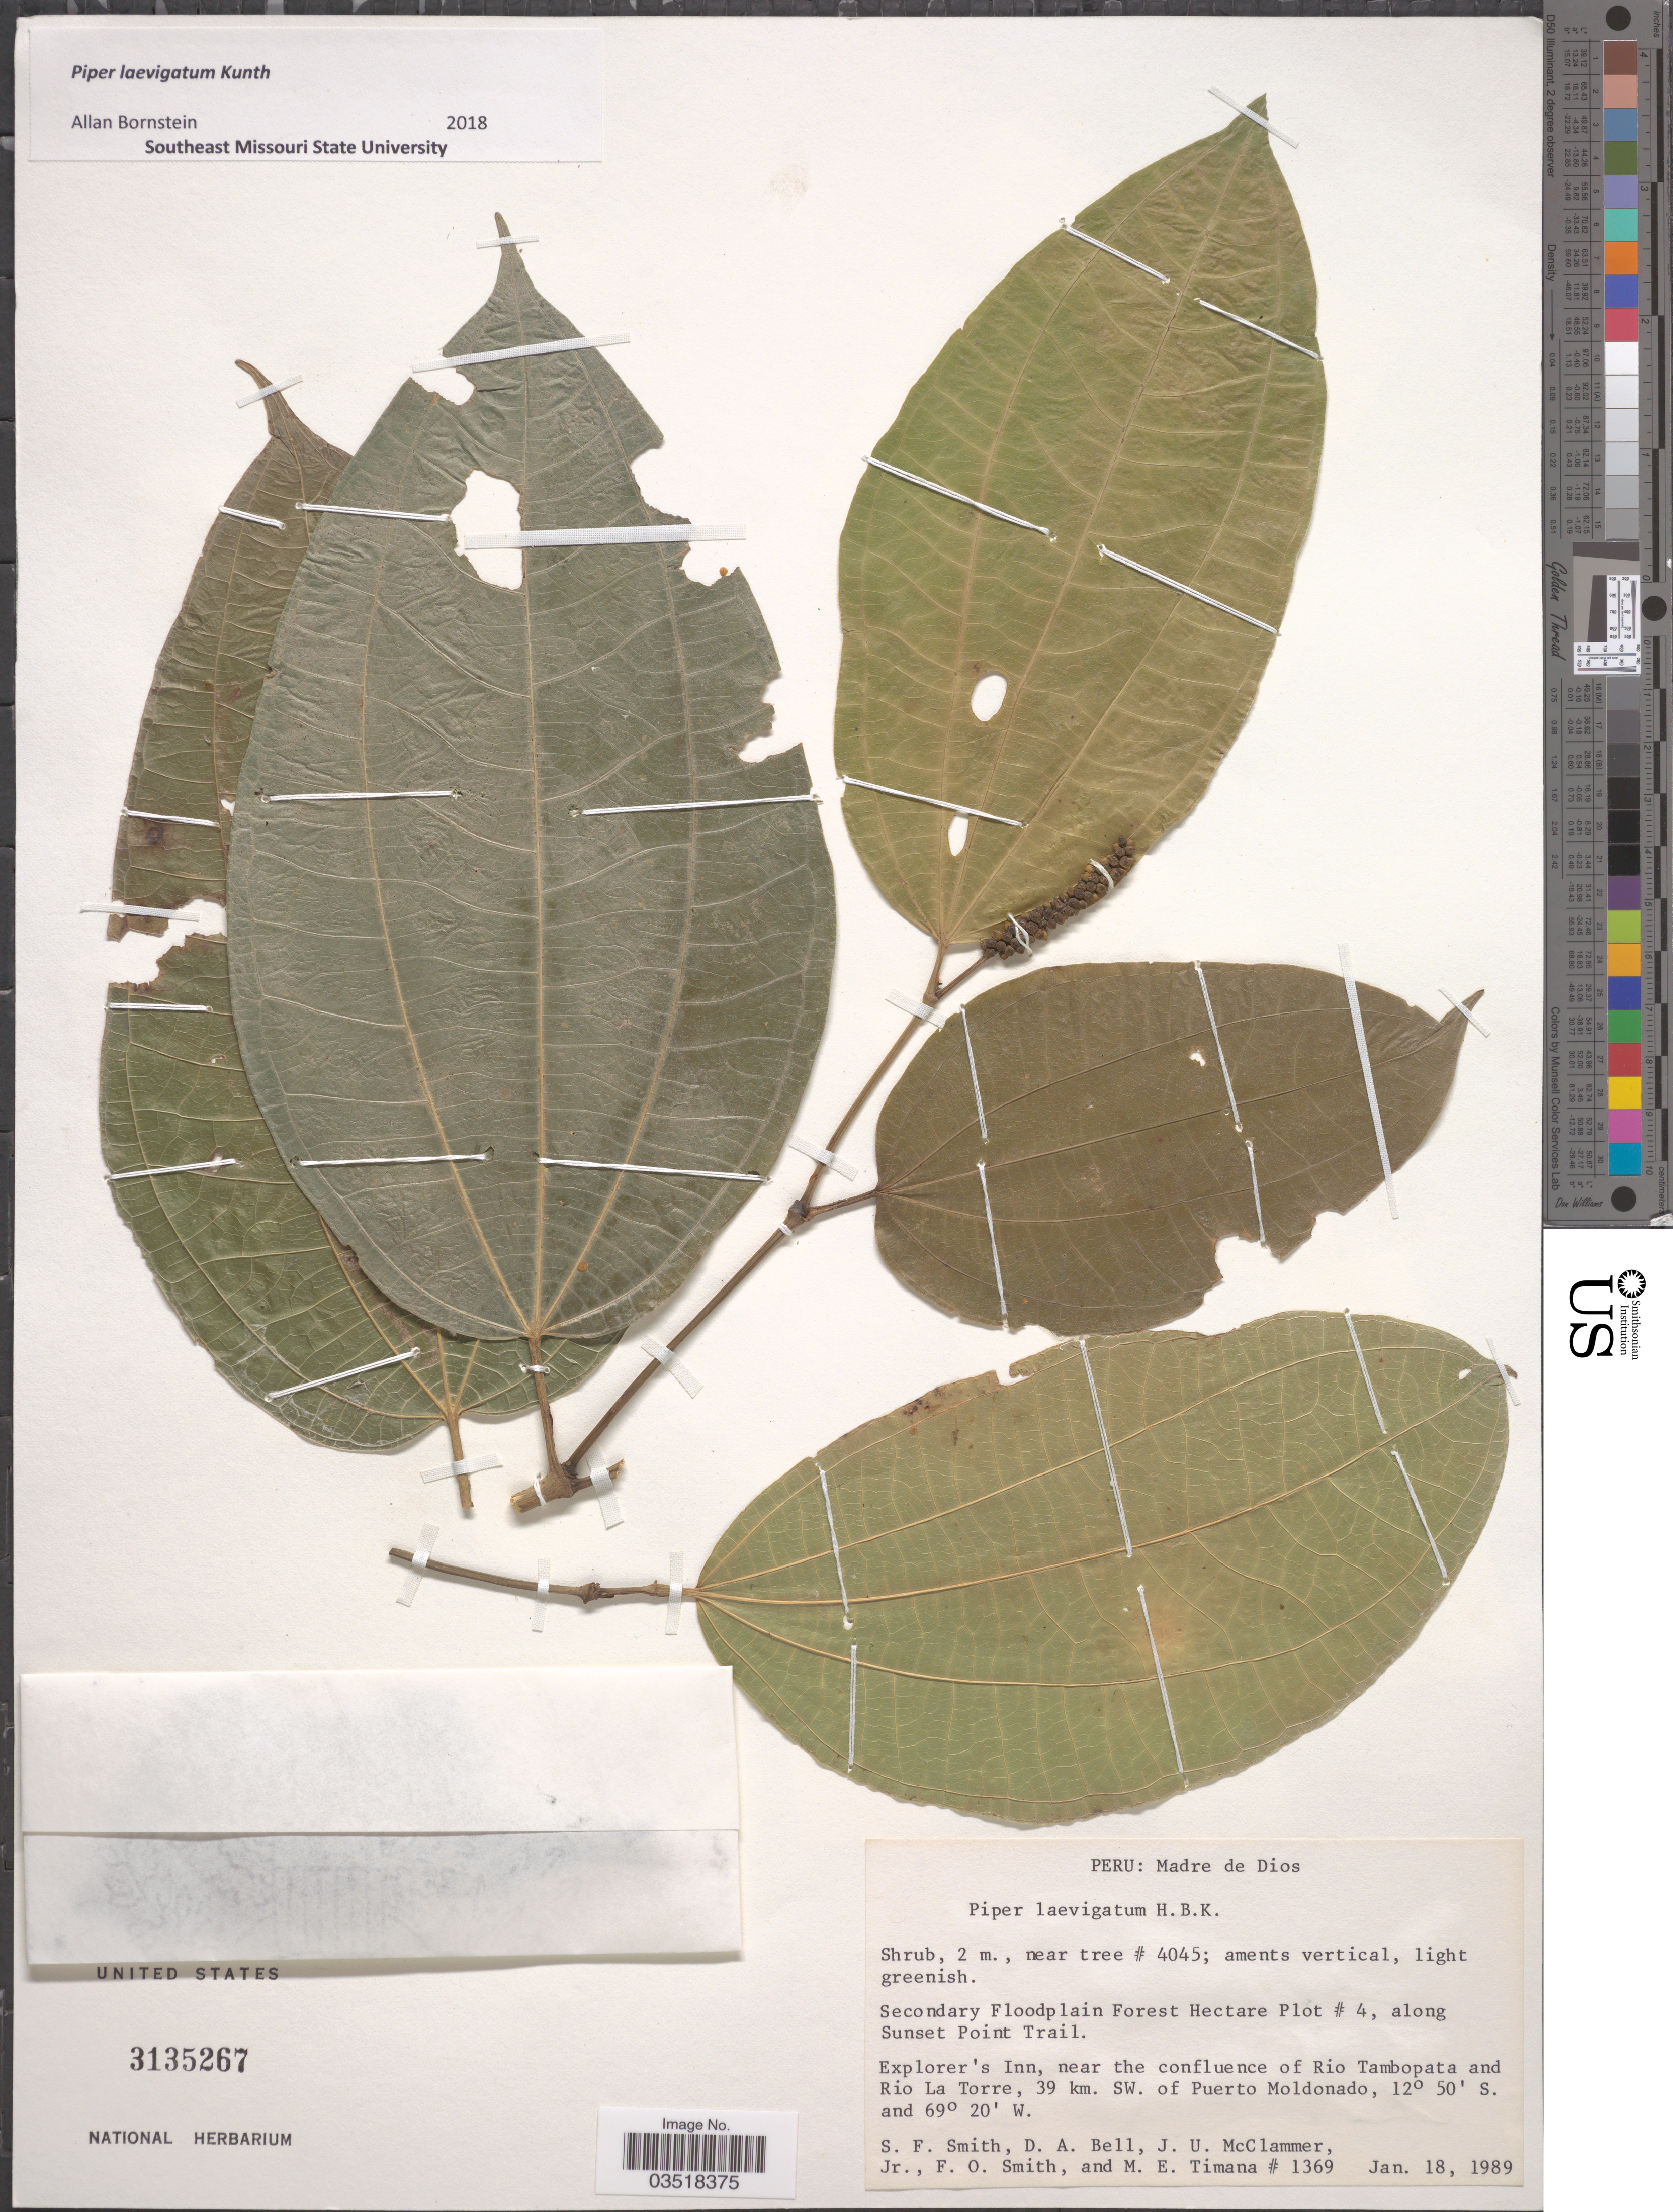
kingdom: Plantae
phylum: Tracheophyta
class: Magnoliopsida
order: Piperales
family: Piperaceae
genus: Piper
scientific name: Piper laevigatum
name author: Kunth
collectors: S.F. Smith, D. A. Bell, J. McClammer Jr. & F. Smith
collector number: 1369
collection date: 1989-01-18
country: Peru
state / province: Madre de Dios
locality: Secondary Floodplain Plot #4, along Sunset Point Trail, Explorer's Inn, near the confluence of Rio Tambopata & Rio La Torre, 39 km. SW. of Puerto Moldanado.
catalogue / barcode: US 3135267